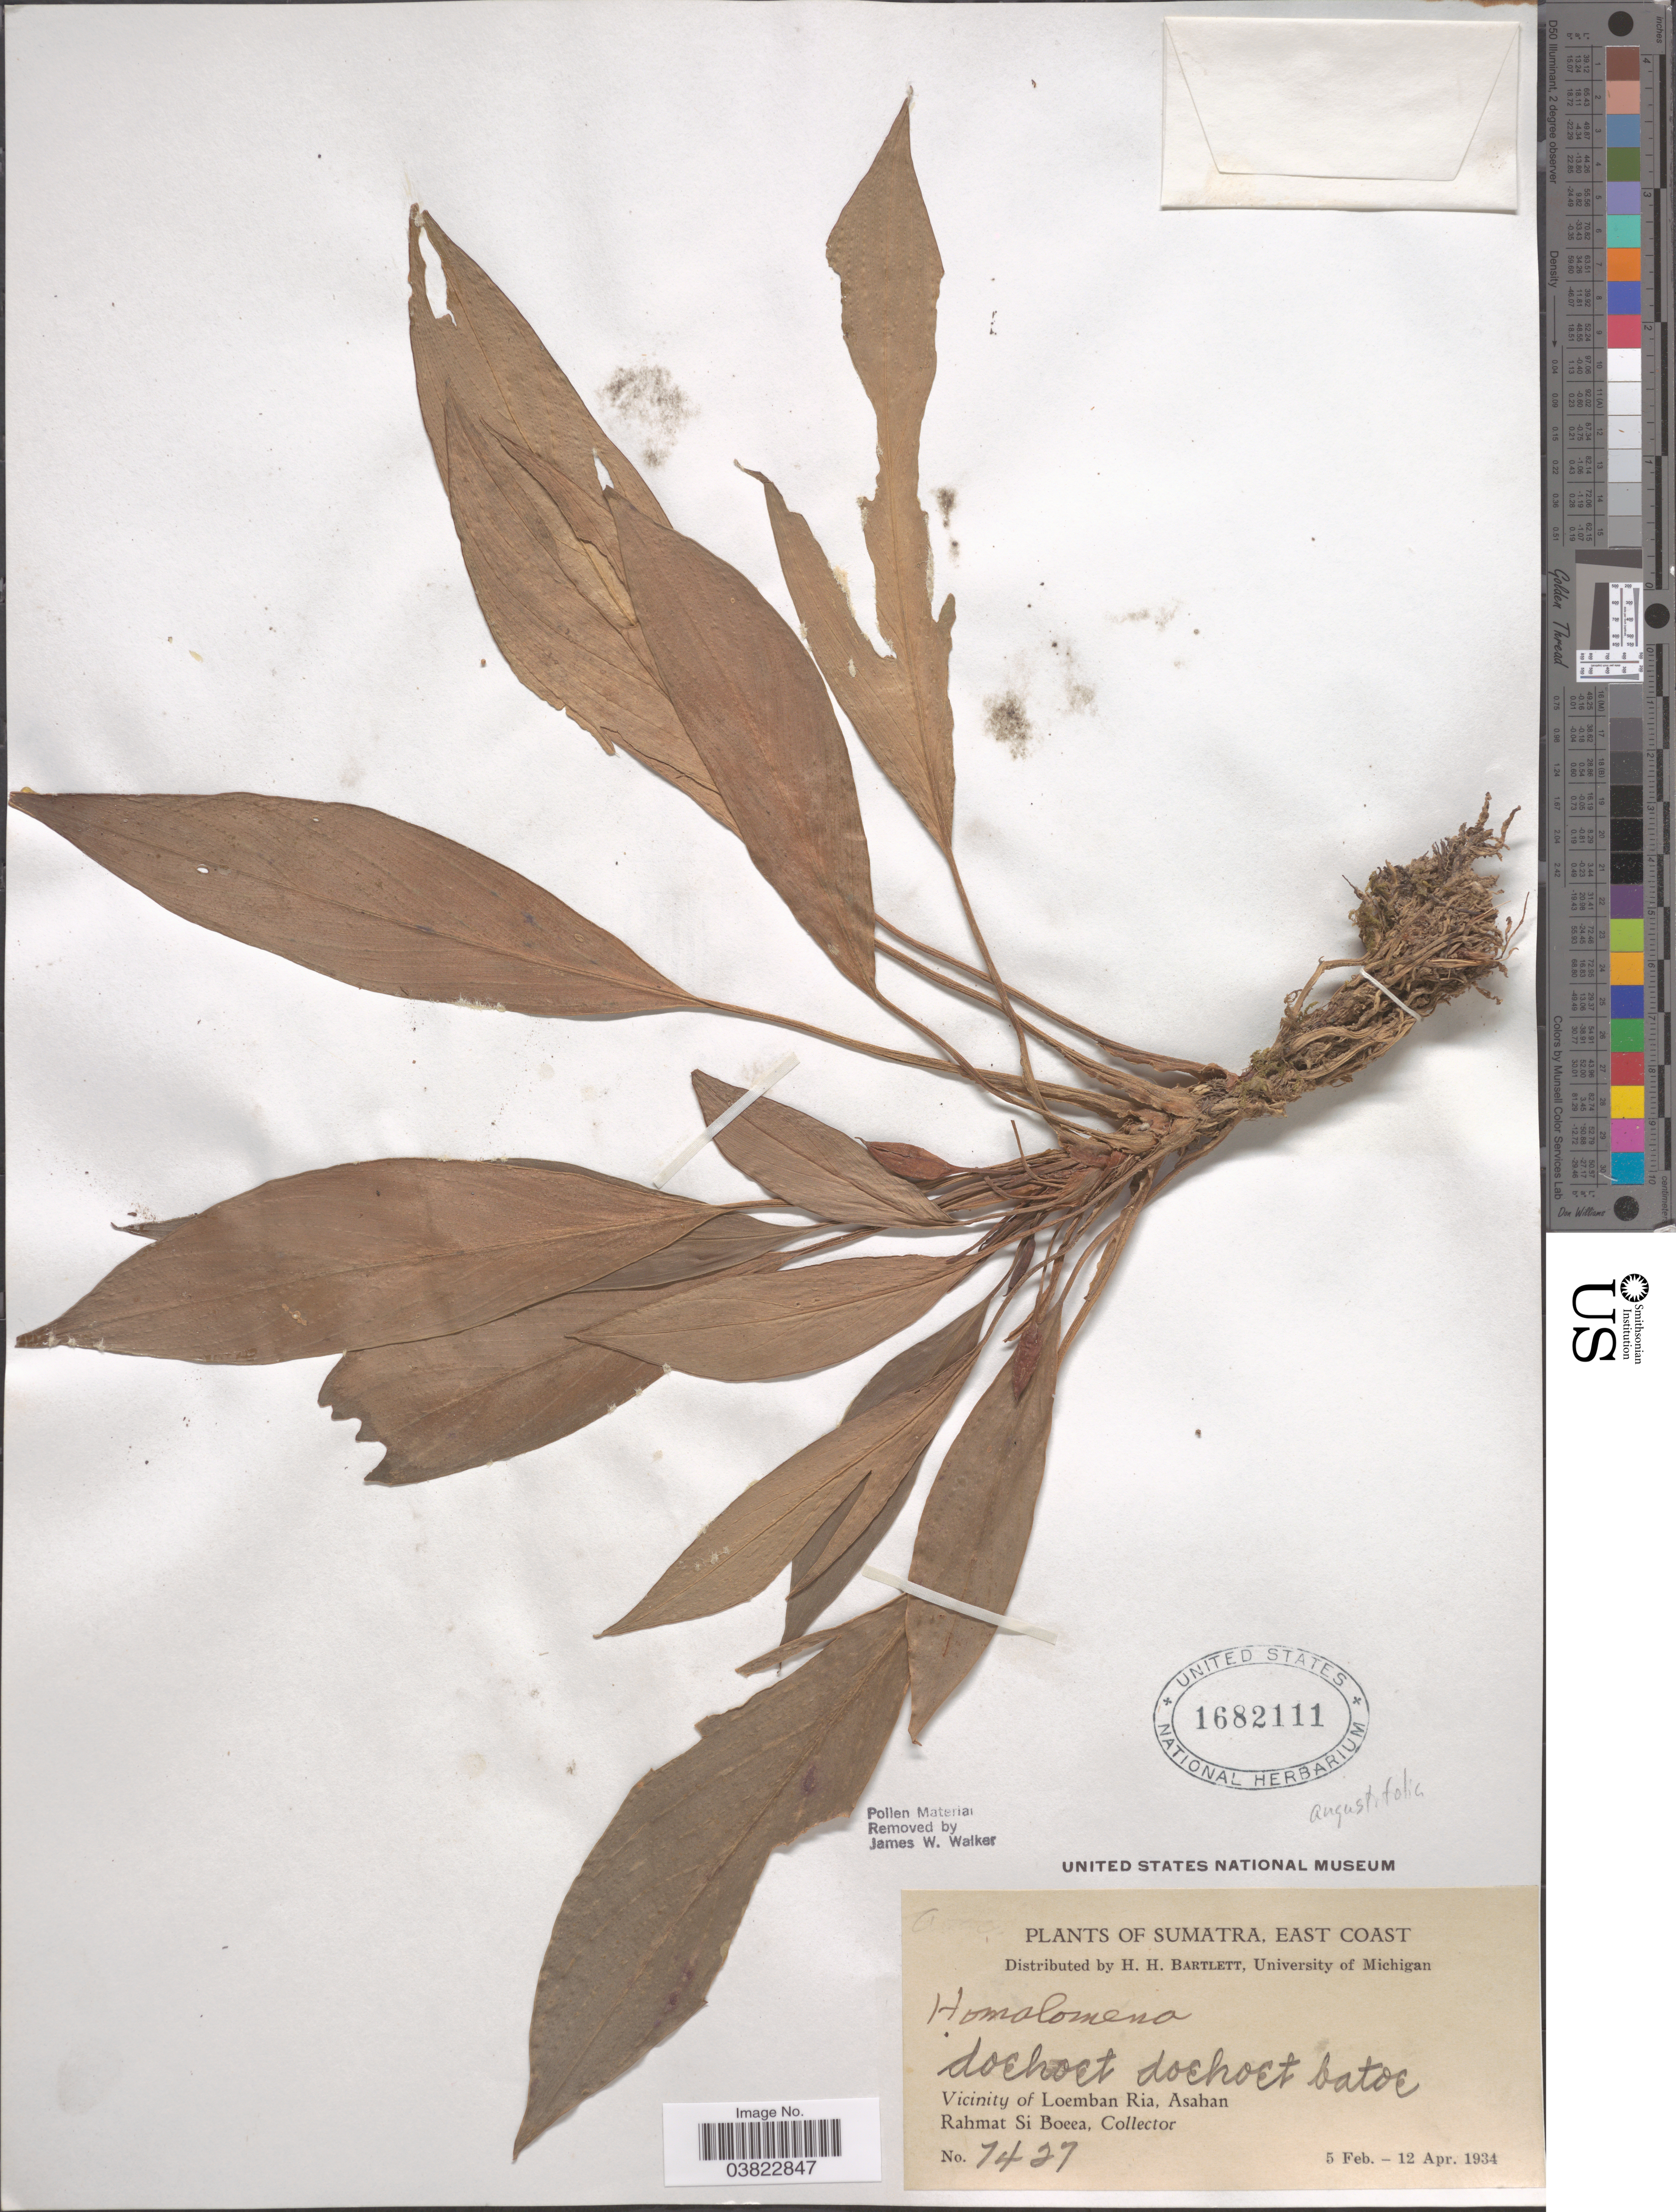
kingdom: Plantae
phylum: Tracheophyta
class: Liliopsida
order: Alismatales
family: Araceae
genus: Homalomena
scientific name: Homalomena angustifolia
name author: (Jack) Hook. f.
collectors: Rahmat Si Boeea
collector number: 7427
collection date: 1934-02-05/1934-04-12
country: Indonesia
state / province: Sumatra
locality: East Coast. Vicinity of Loemban Ria, Asahan.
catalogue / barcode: US 1682111